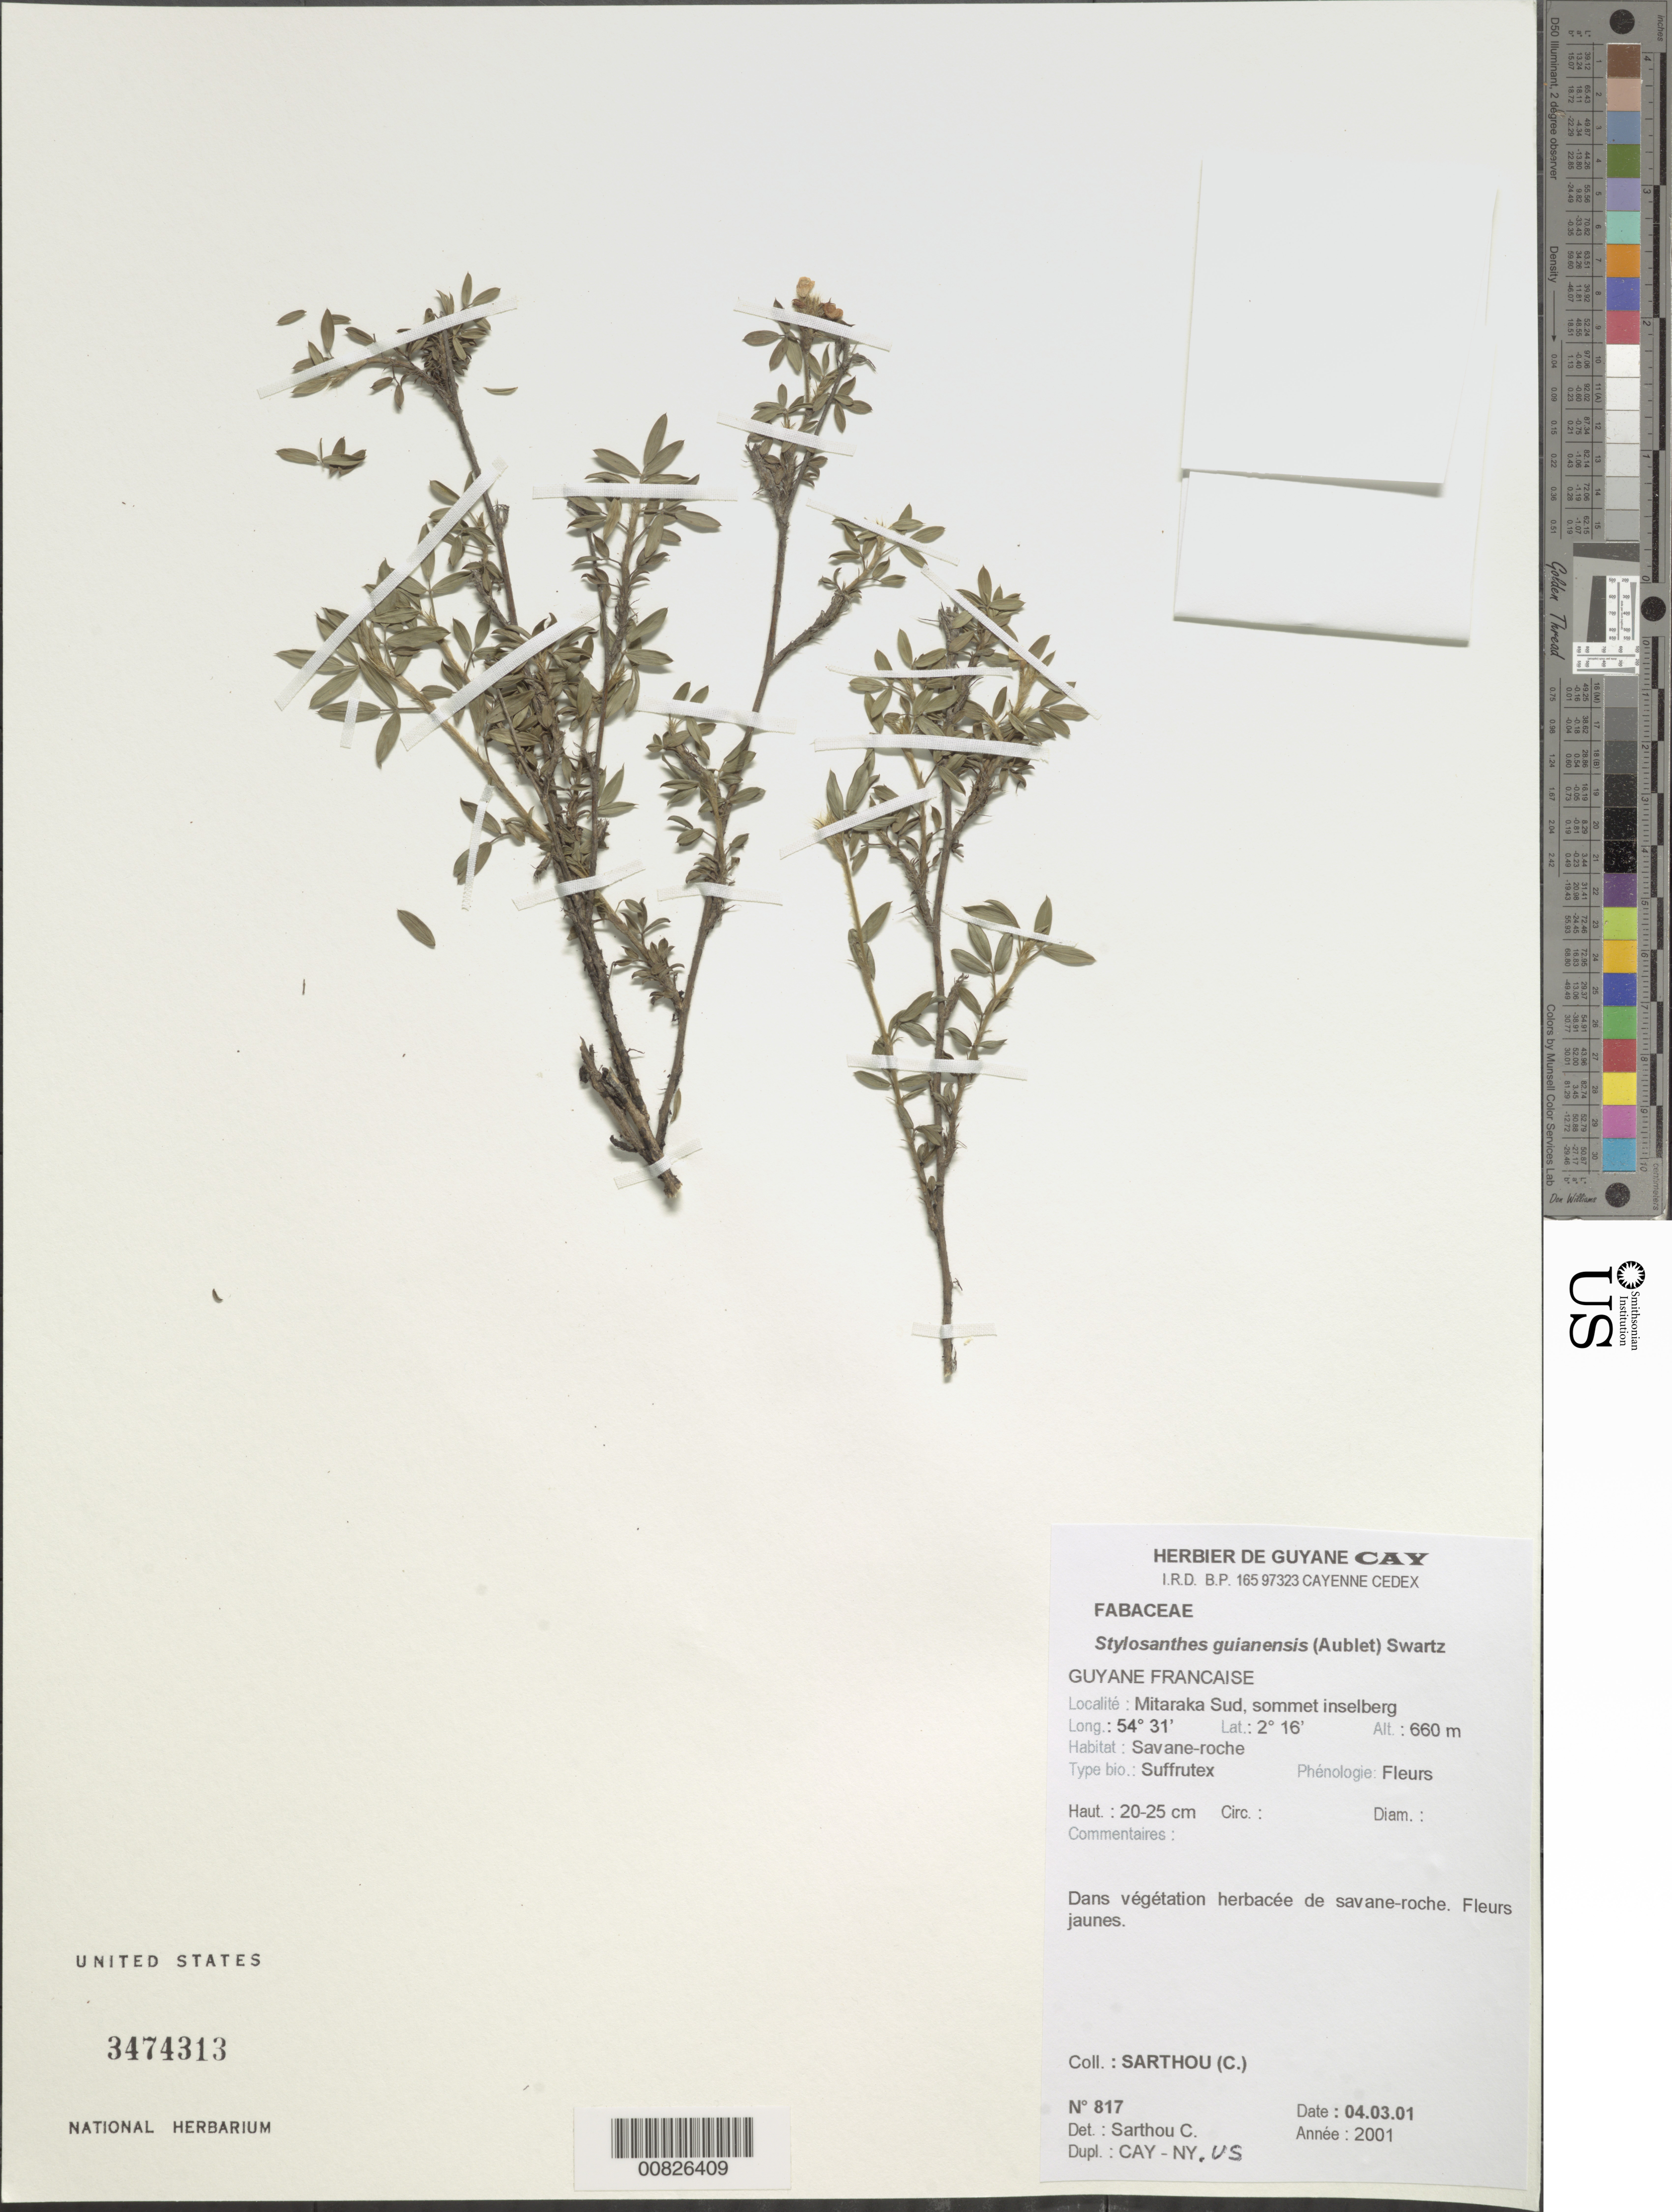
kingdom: Plantae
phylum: Tracheophyta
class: Magnoliopsida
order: Fabales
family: Fabaceae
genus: Stylosanthes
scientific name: Stylosanthes guianensis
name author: (Aubl.) Sw.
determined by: Sarthou, C.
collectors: C. Sarthou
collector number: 817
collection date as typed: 4-Mar-01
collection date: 2001-03-04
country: French Guiana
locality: Mitaraka Sud, sommet inselberg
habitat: Vegetation herbacee de savane roche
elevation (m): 660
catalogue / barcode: US 3474313